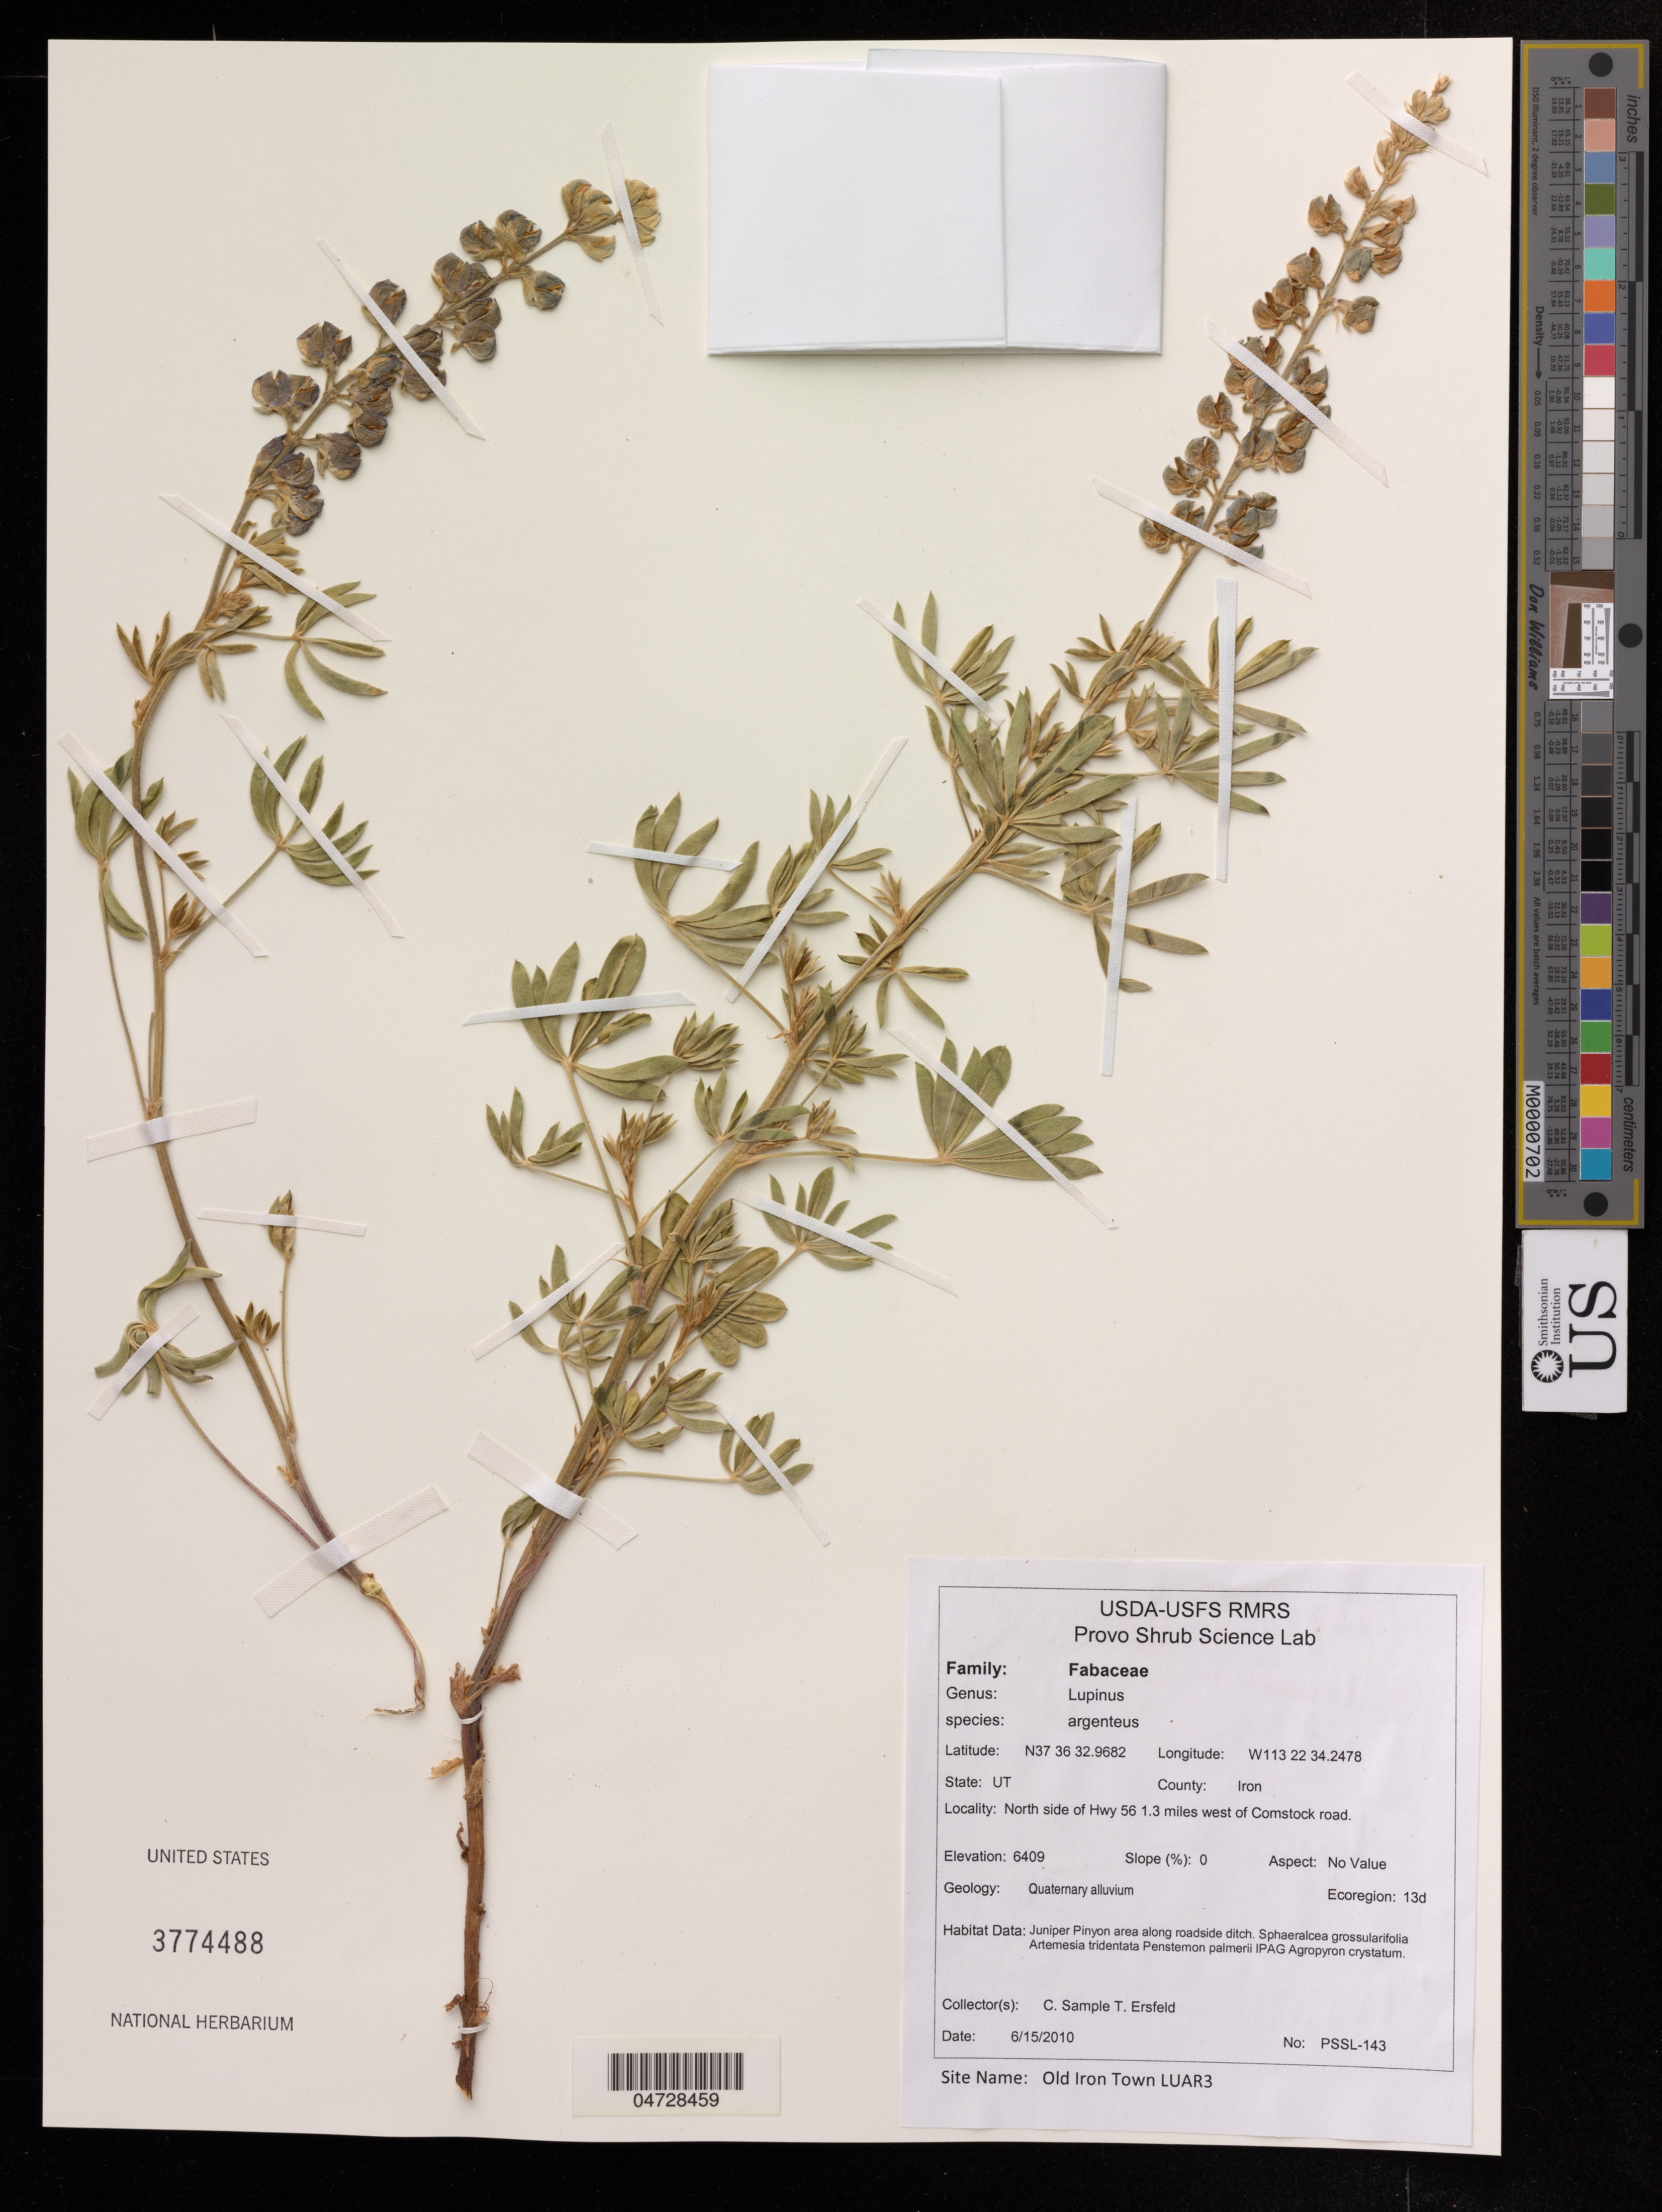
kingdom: Plantae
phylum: Tracheophyta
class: Magnoliopsida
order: Fabales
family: Fabaceae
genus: Lupinus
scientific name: Lupinus argenteus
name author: Pursh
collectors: C. Sample & T. Ersfeld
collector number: PSSL-143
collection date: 2010-06-15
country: United States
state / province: Utah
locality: Iron, North side of Hwy 56 1.3 miles west of Comstock road.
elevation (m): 1953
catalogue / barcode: US 3774488